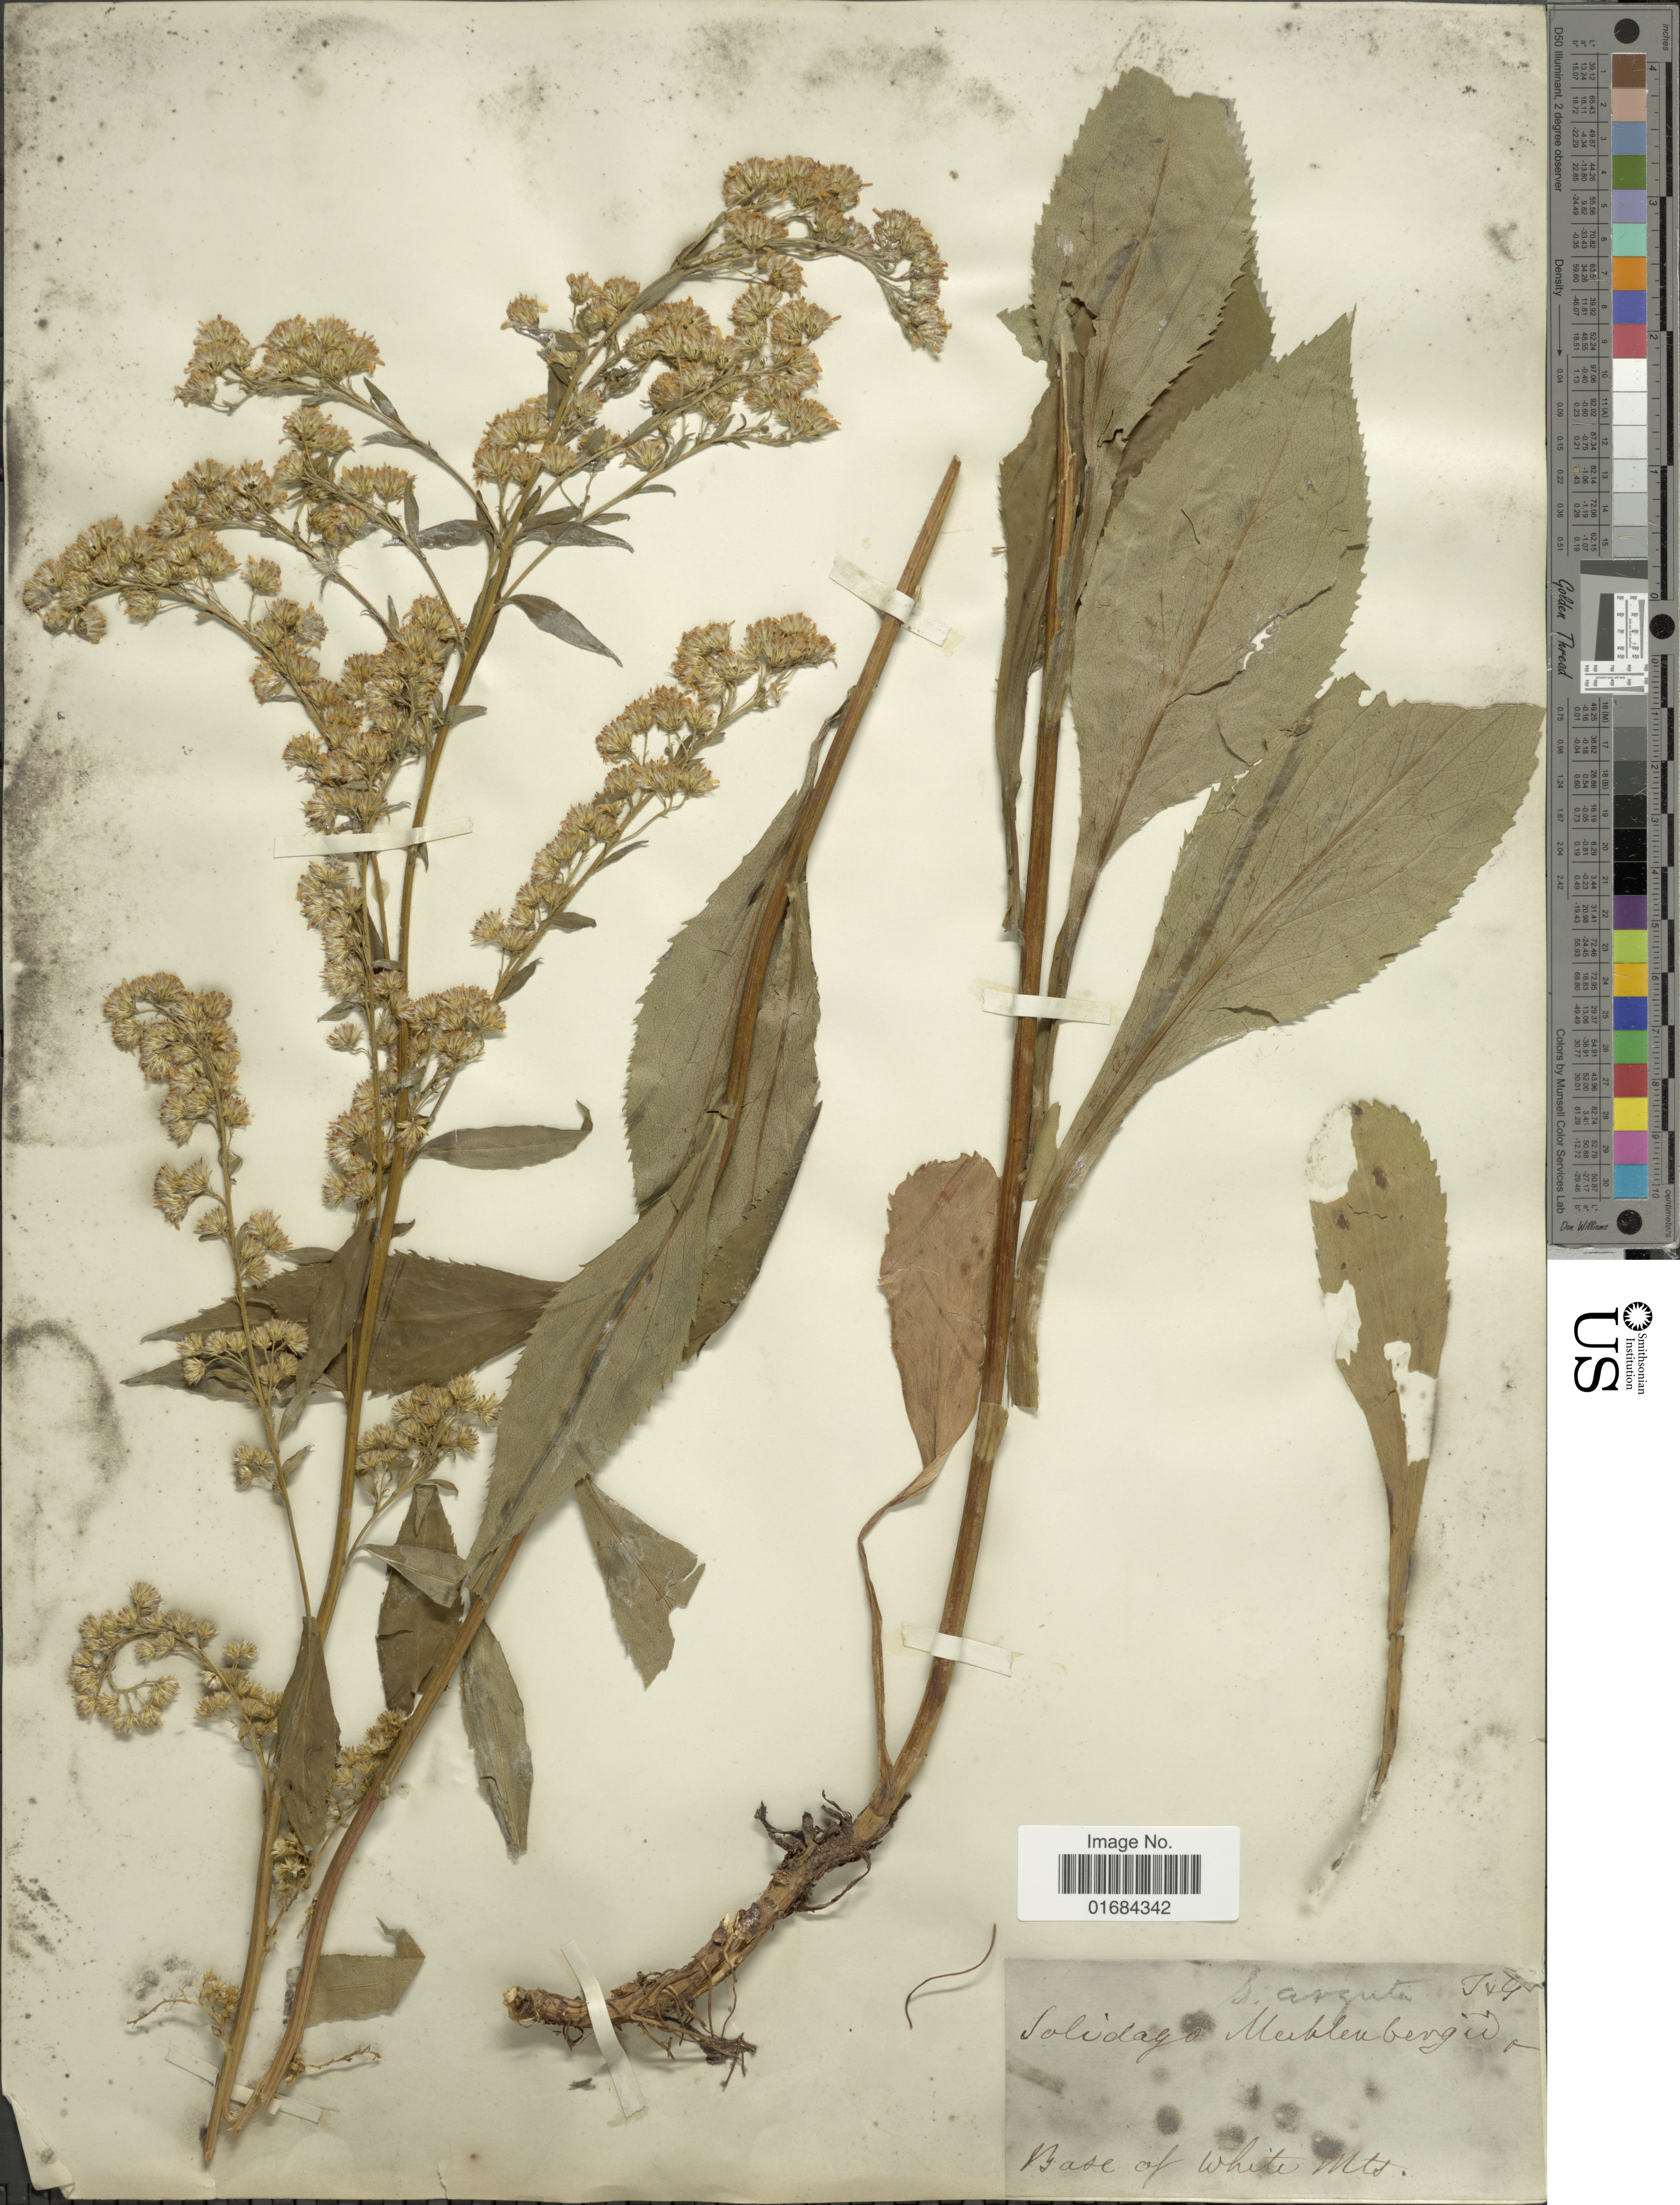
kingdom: Plantae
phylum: Tracheophyta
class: Magnoliopsida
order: Asterales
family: Asteraceae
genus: Solidago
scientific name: Solidago arguta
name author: Aiton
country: United States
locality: Base of White Mts.